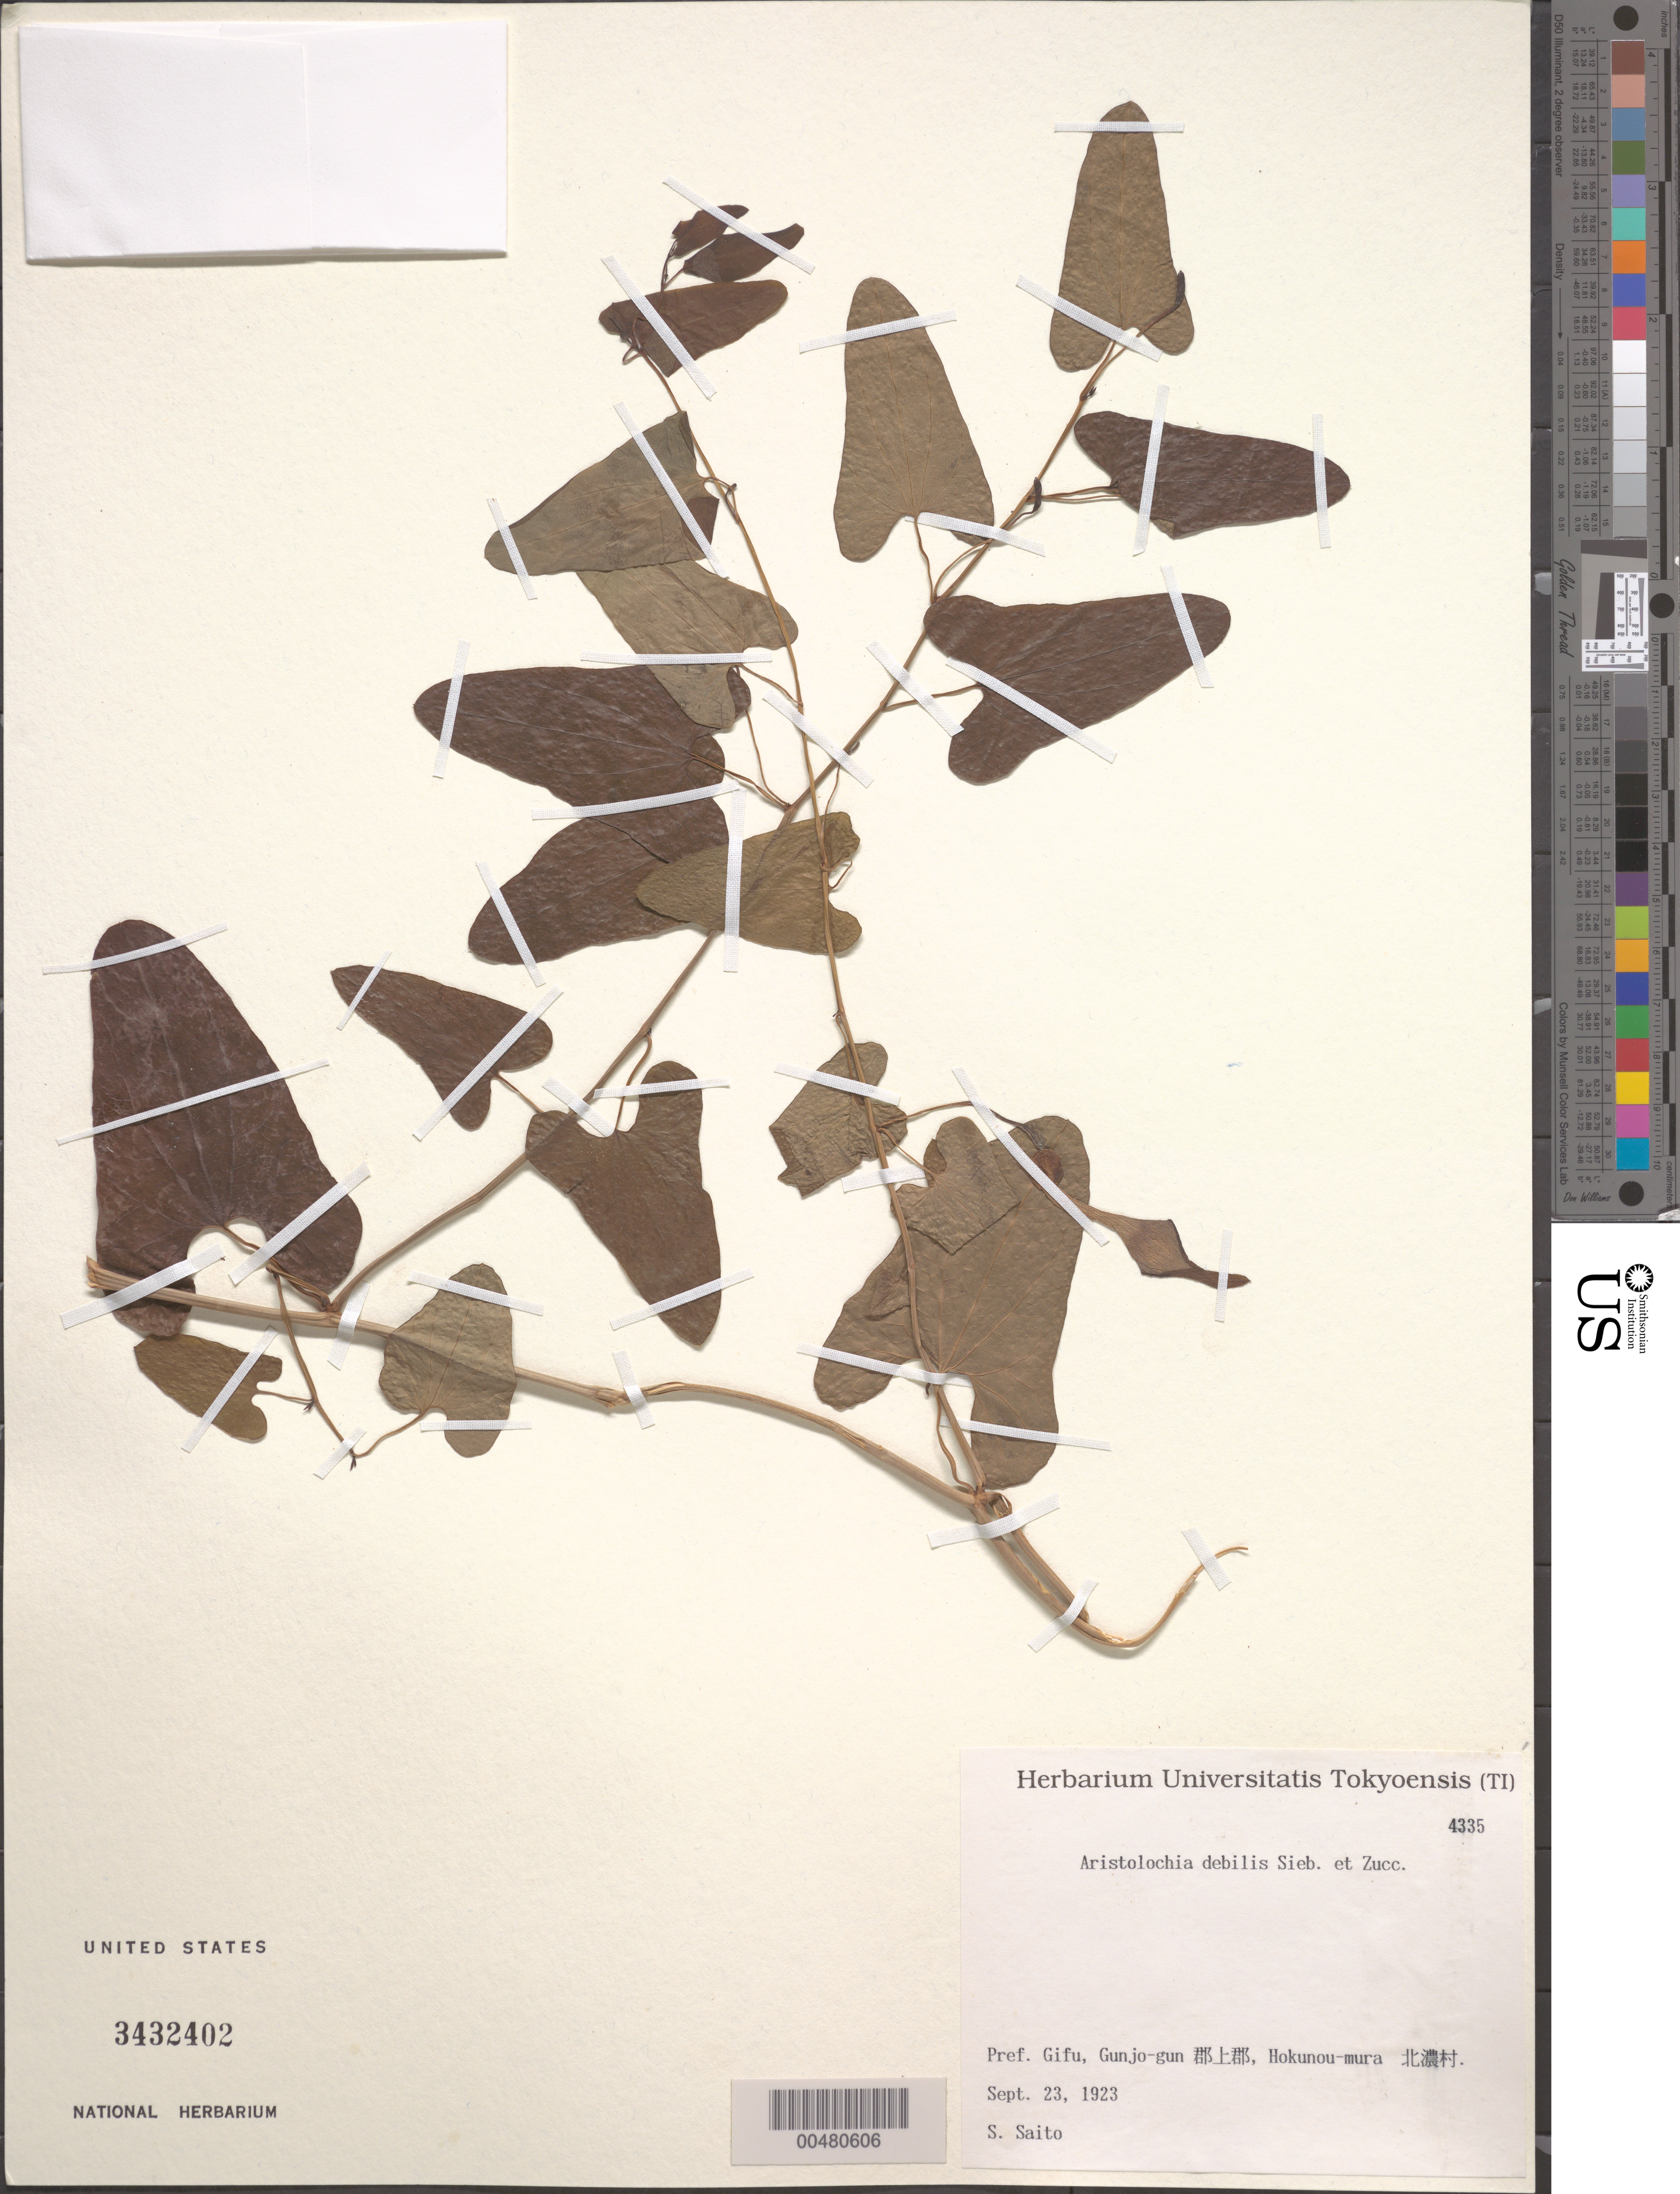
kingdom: Plantae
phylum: Tracheophyta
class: Magnoliopsida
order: Piperales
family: Aristolochiaceae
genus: Aristolochia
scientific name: Aristolochia debilis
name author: Siebold & Zucc.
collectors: S. Saito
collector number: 4335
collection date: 1923-09-23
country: Japan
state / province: Gihu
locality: Pref. Gifu, Gunjo-gun X, Hokunou-mura X.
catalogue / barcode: US 3432402